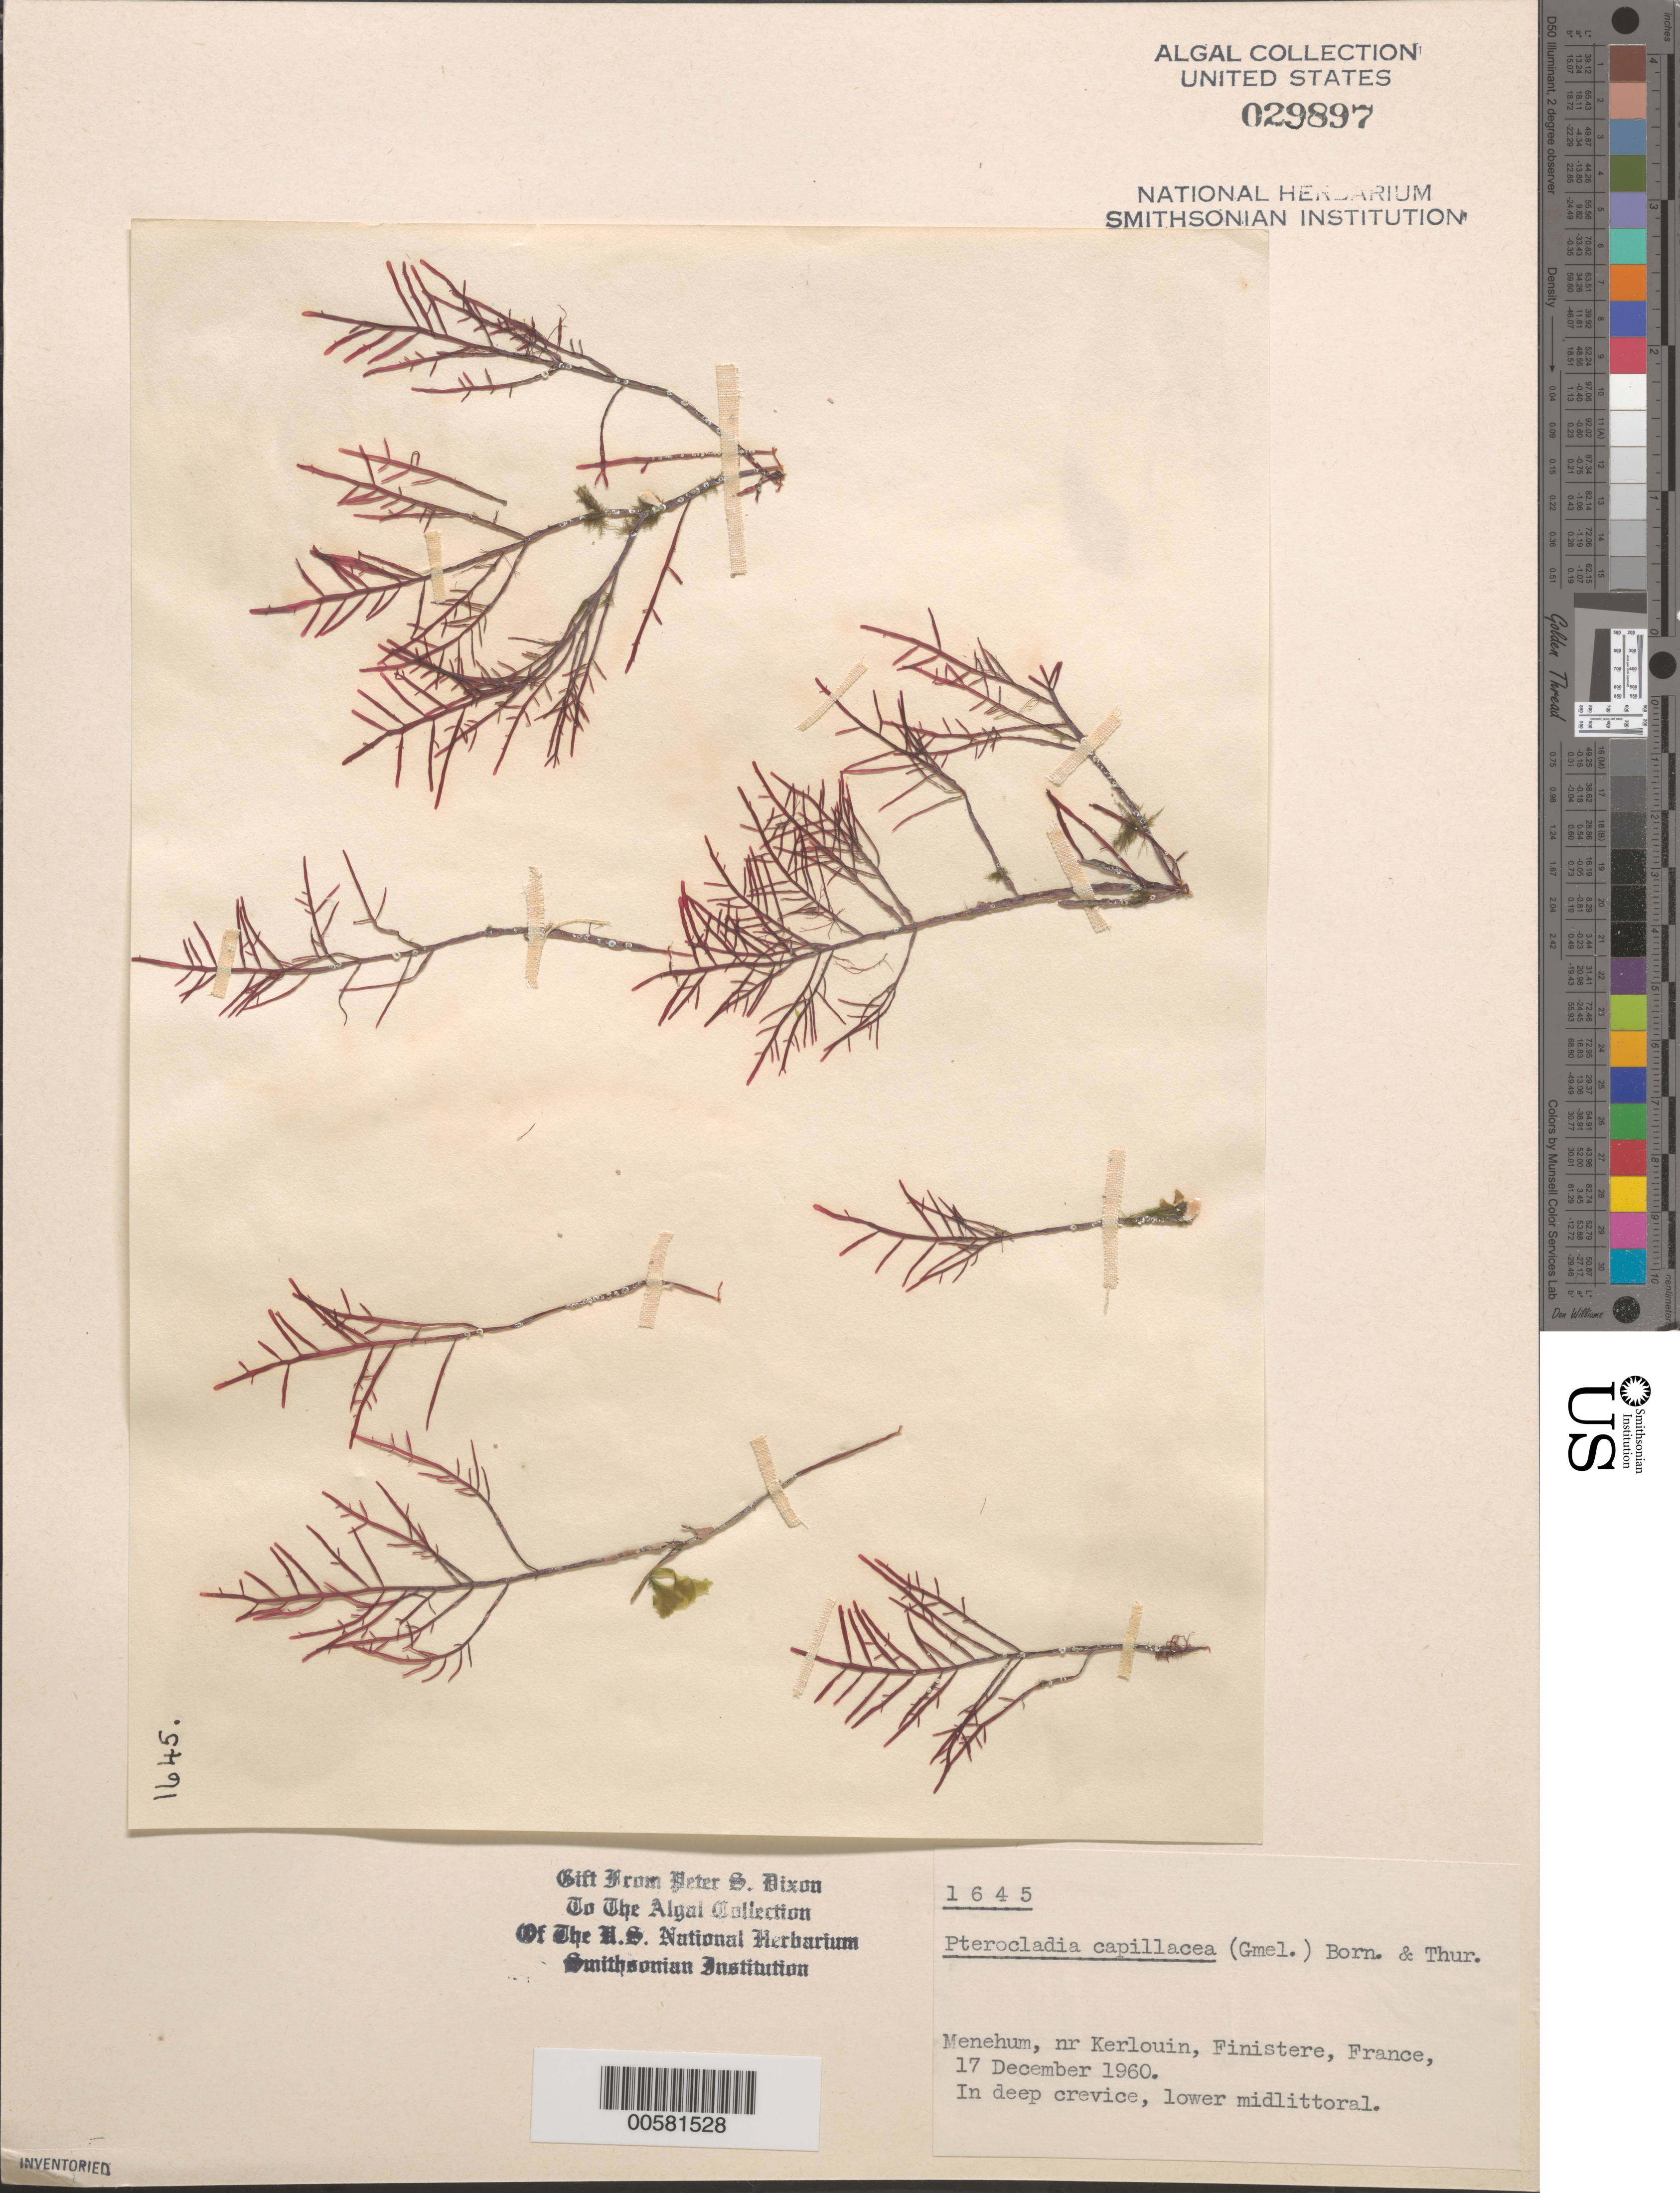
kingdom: Plantae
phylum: Rhodophyta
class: Florideophyceae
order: Gelidiales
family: Pterocladiaceae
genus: Pterocladiella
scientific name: Pterocladiella capillacea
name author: (S.G. Gmel.) Santelices & Hommers.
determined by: Algae name updating Project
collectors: P. S. Dixon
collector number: PSD 1645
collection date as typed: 17 Dec 1960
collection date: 1960-12-17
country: France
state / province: Bretagne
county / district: Finistère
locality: Menehum, near Kerlouin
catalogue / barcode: US 29897